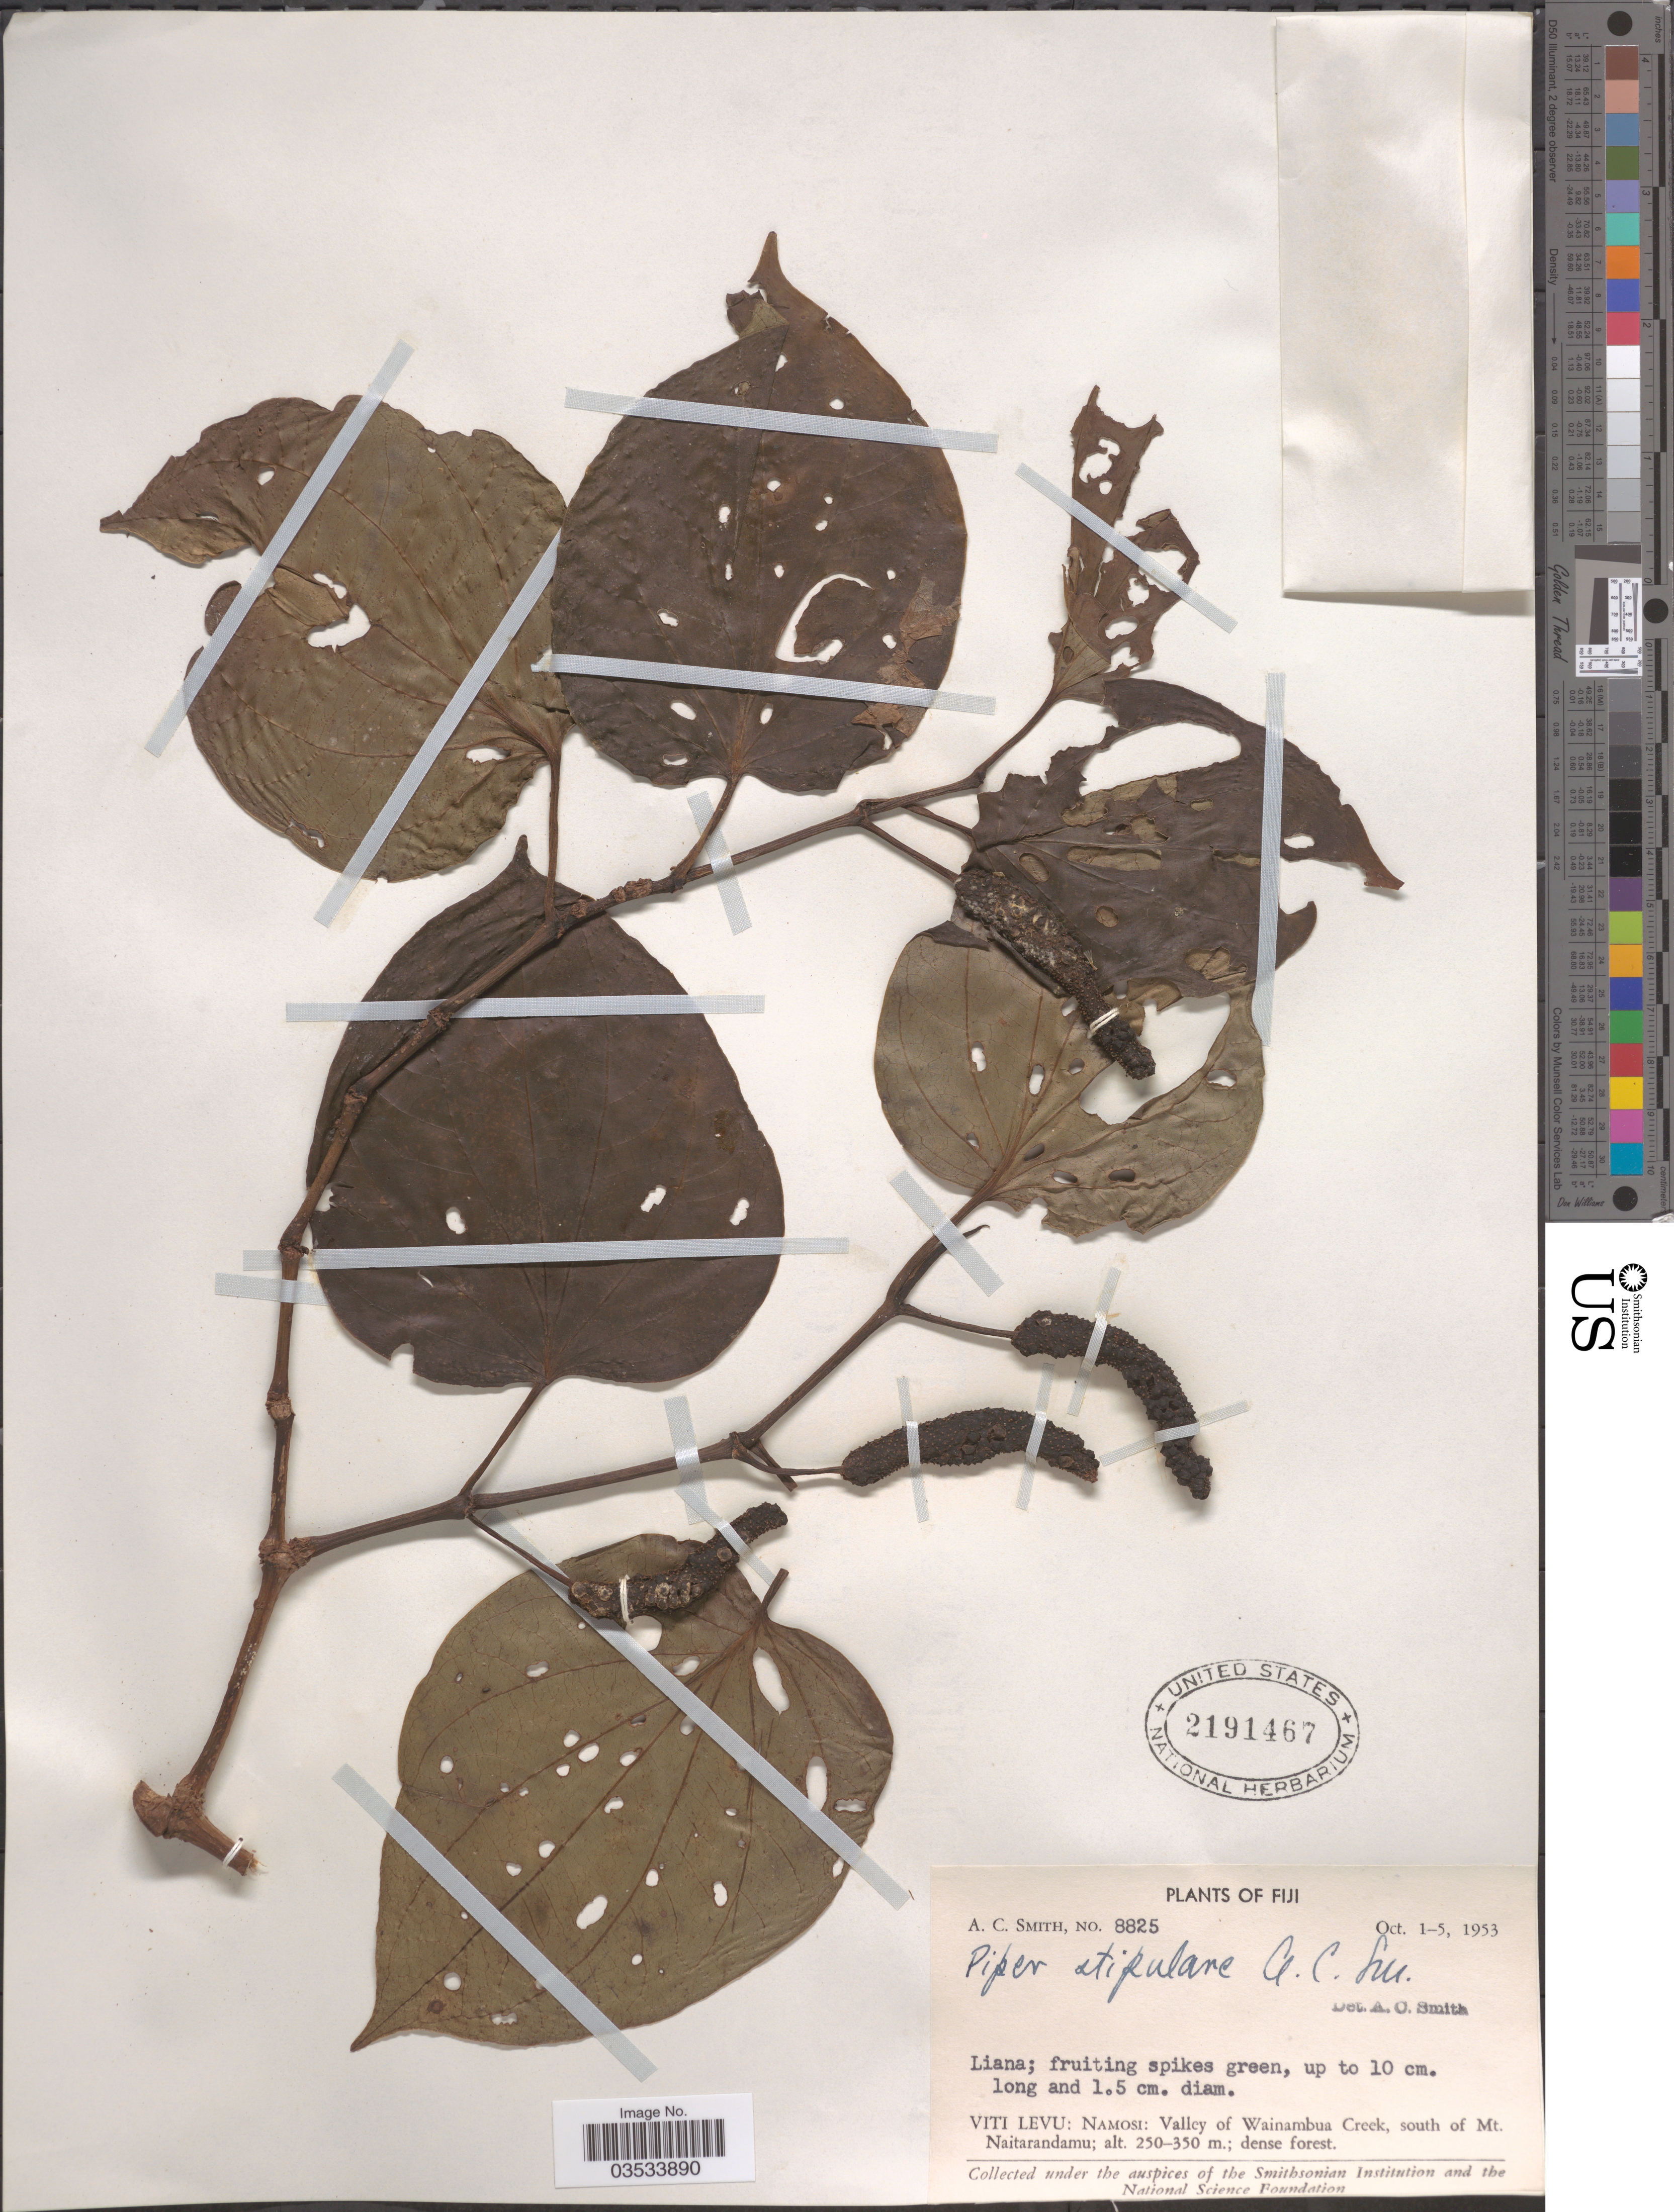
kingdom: Plantae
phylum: Tracheophyta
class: Magnoliopsida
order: Piperales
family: Piperaceae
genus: Piper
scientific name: Piper stipulare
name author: A.C. Sm.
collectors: A. C. Smith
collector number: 8825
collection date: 1953-10-01/1953-10-05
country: Fiji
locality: Viti Levu: Namosi: Valley of Wainambua Creek, south of Mt. Naitarandamu.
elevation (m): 250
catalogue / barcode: US 2191467